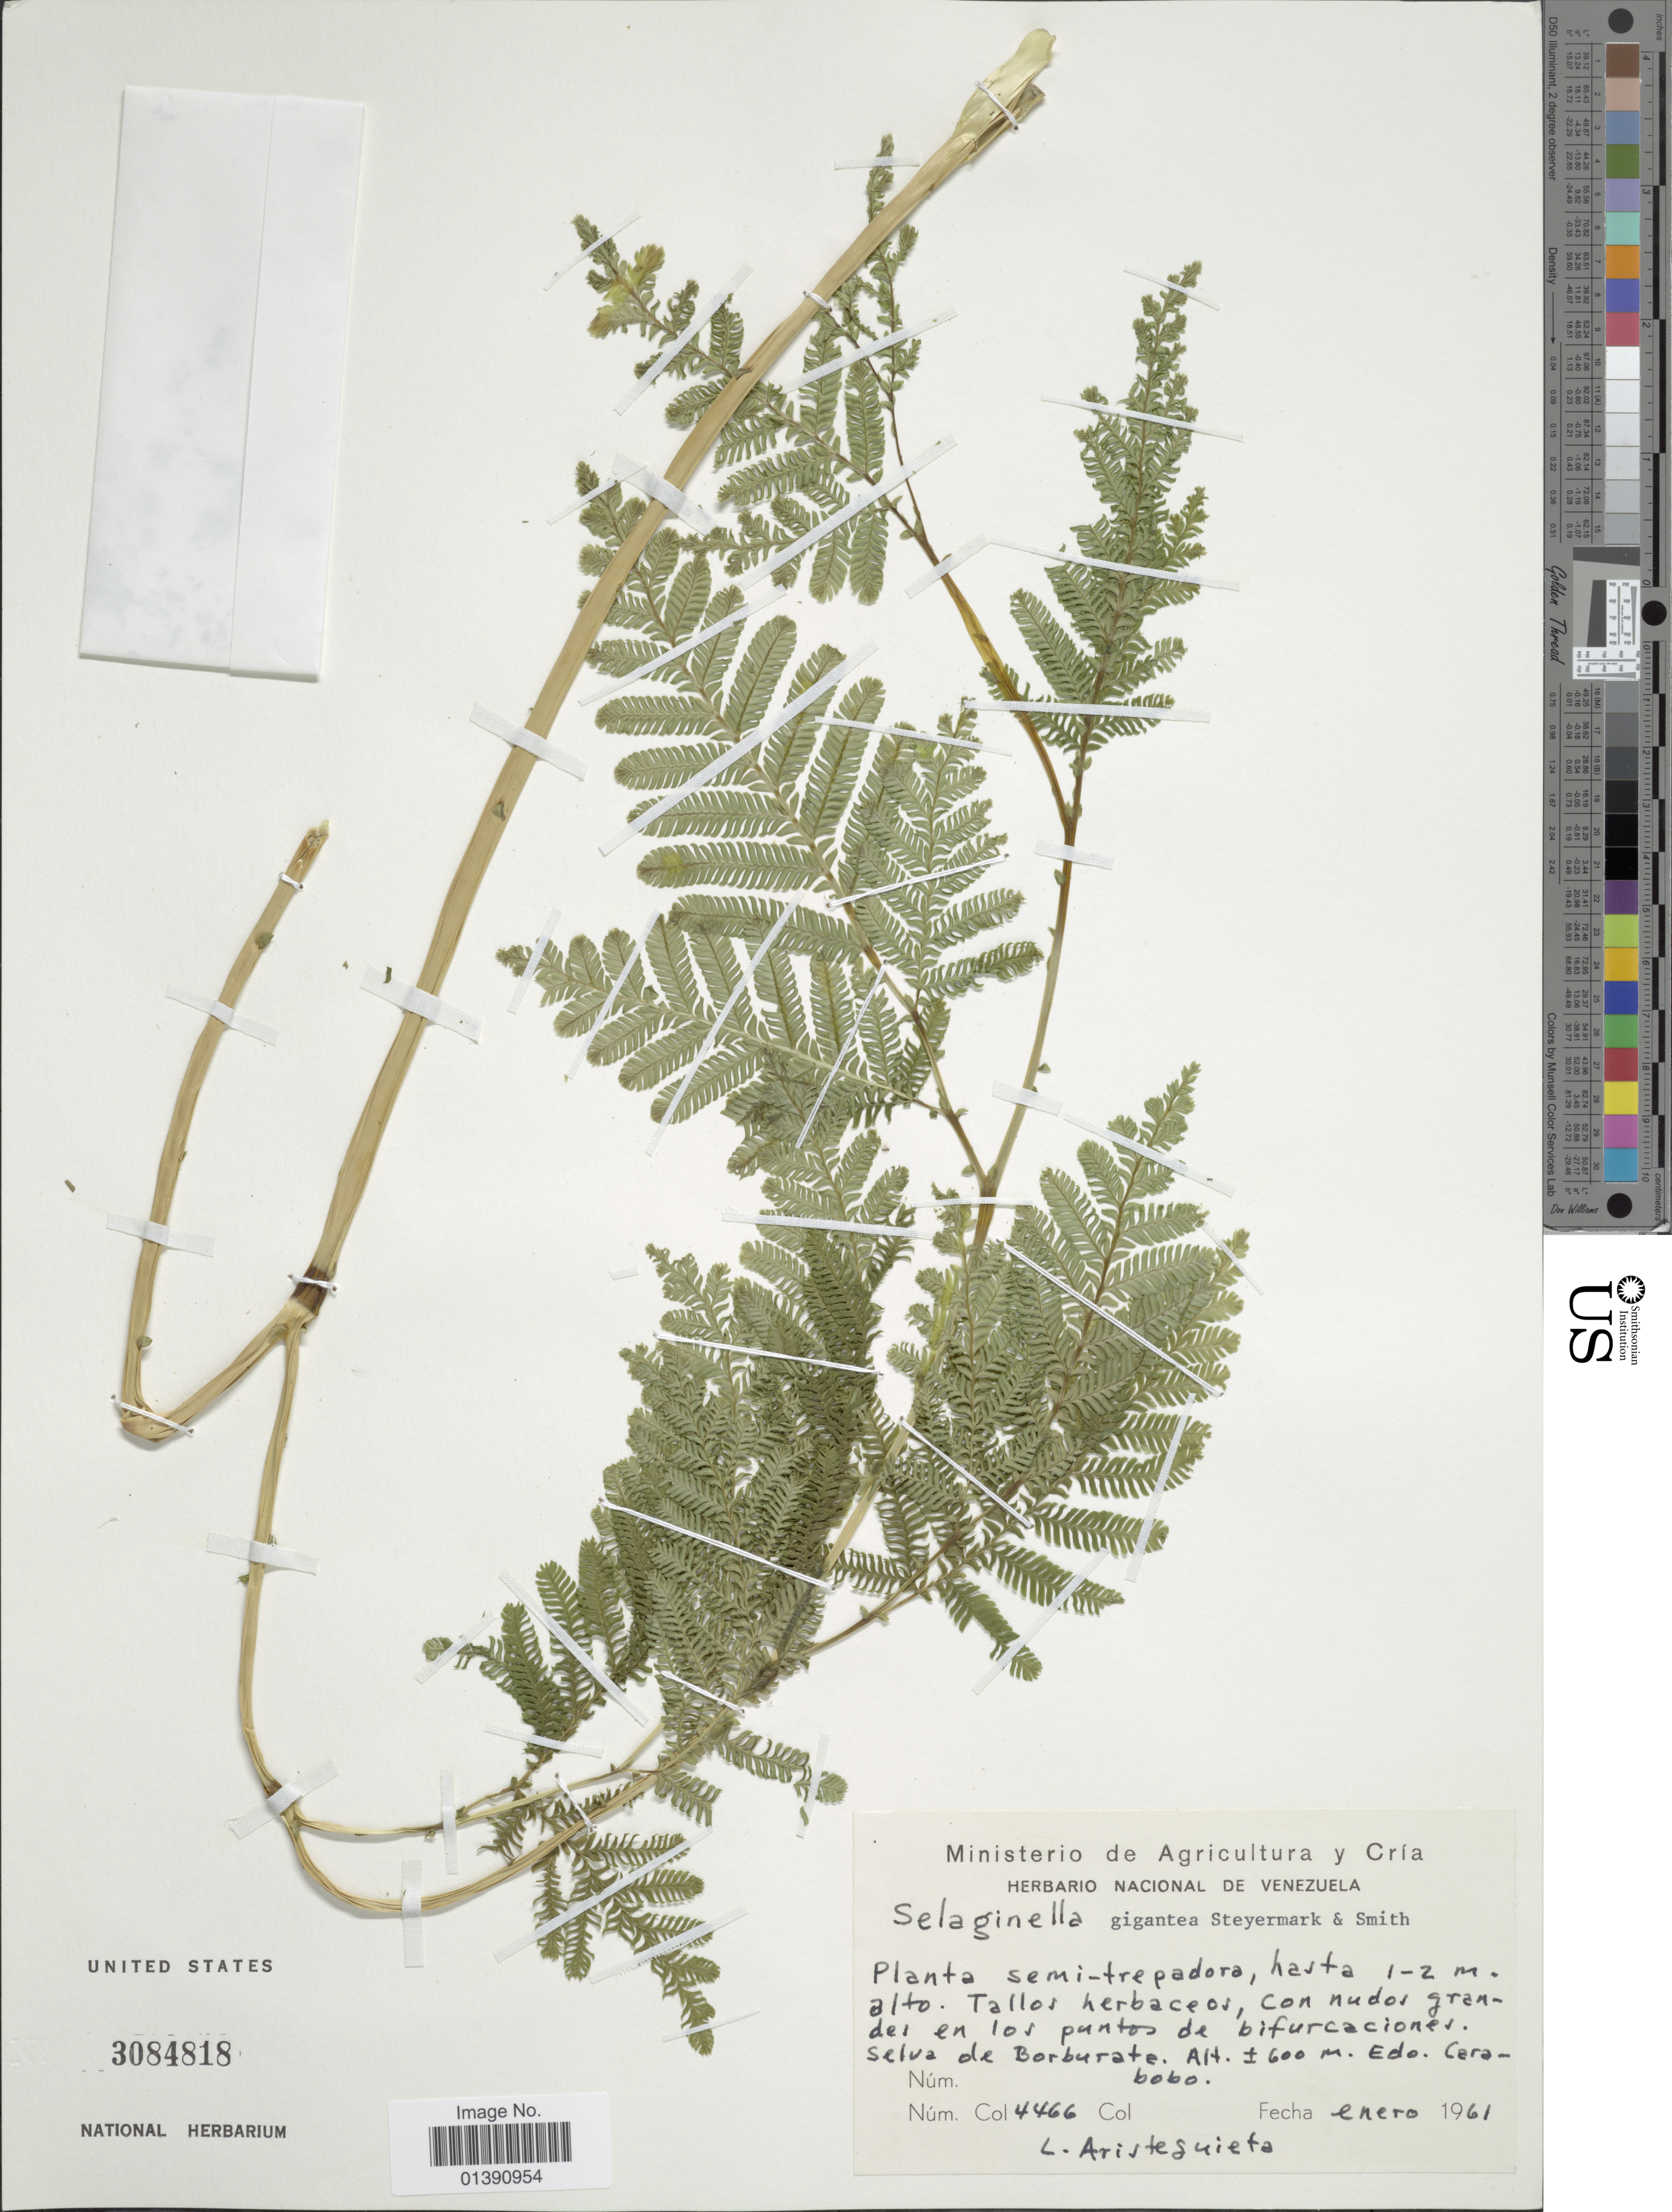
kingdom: Plantae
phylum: Tracheophyta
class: Lycopodiopsida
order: Selaginellales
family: Selaginellaceae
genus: Selaginella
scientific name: Selaginella gigantea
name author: Steyerm. & A.R. Sm.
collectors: L. Aristeguieta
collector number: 4466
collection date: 1961-01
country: Venezuela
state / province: Carabobo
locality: Selva de Borburate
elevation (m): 600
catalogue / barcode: US 3084818